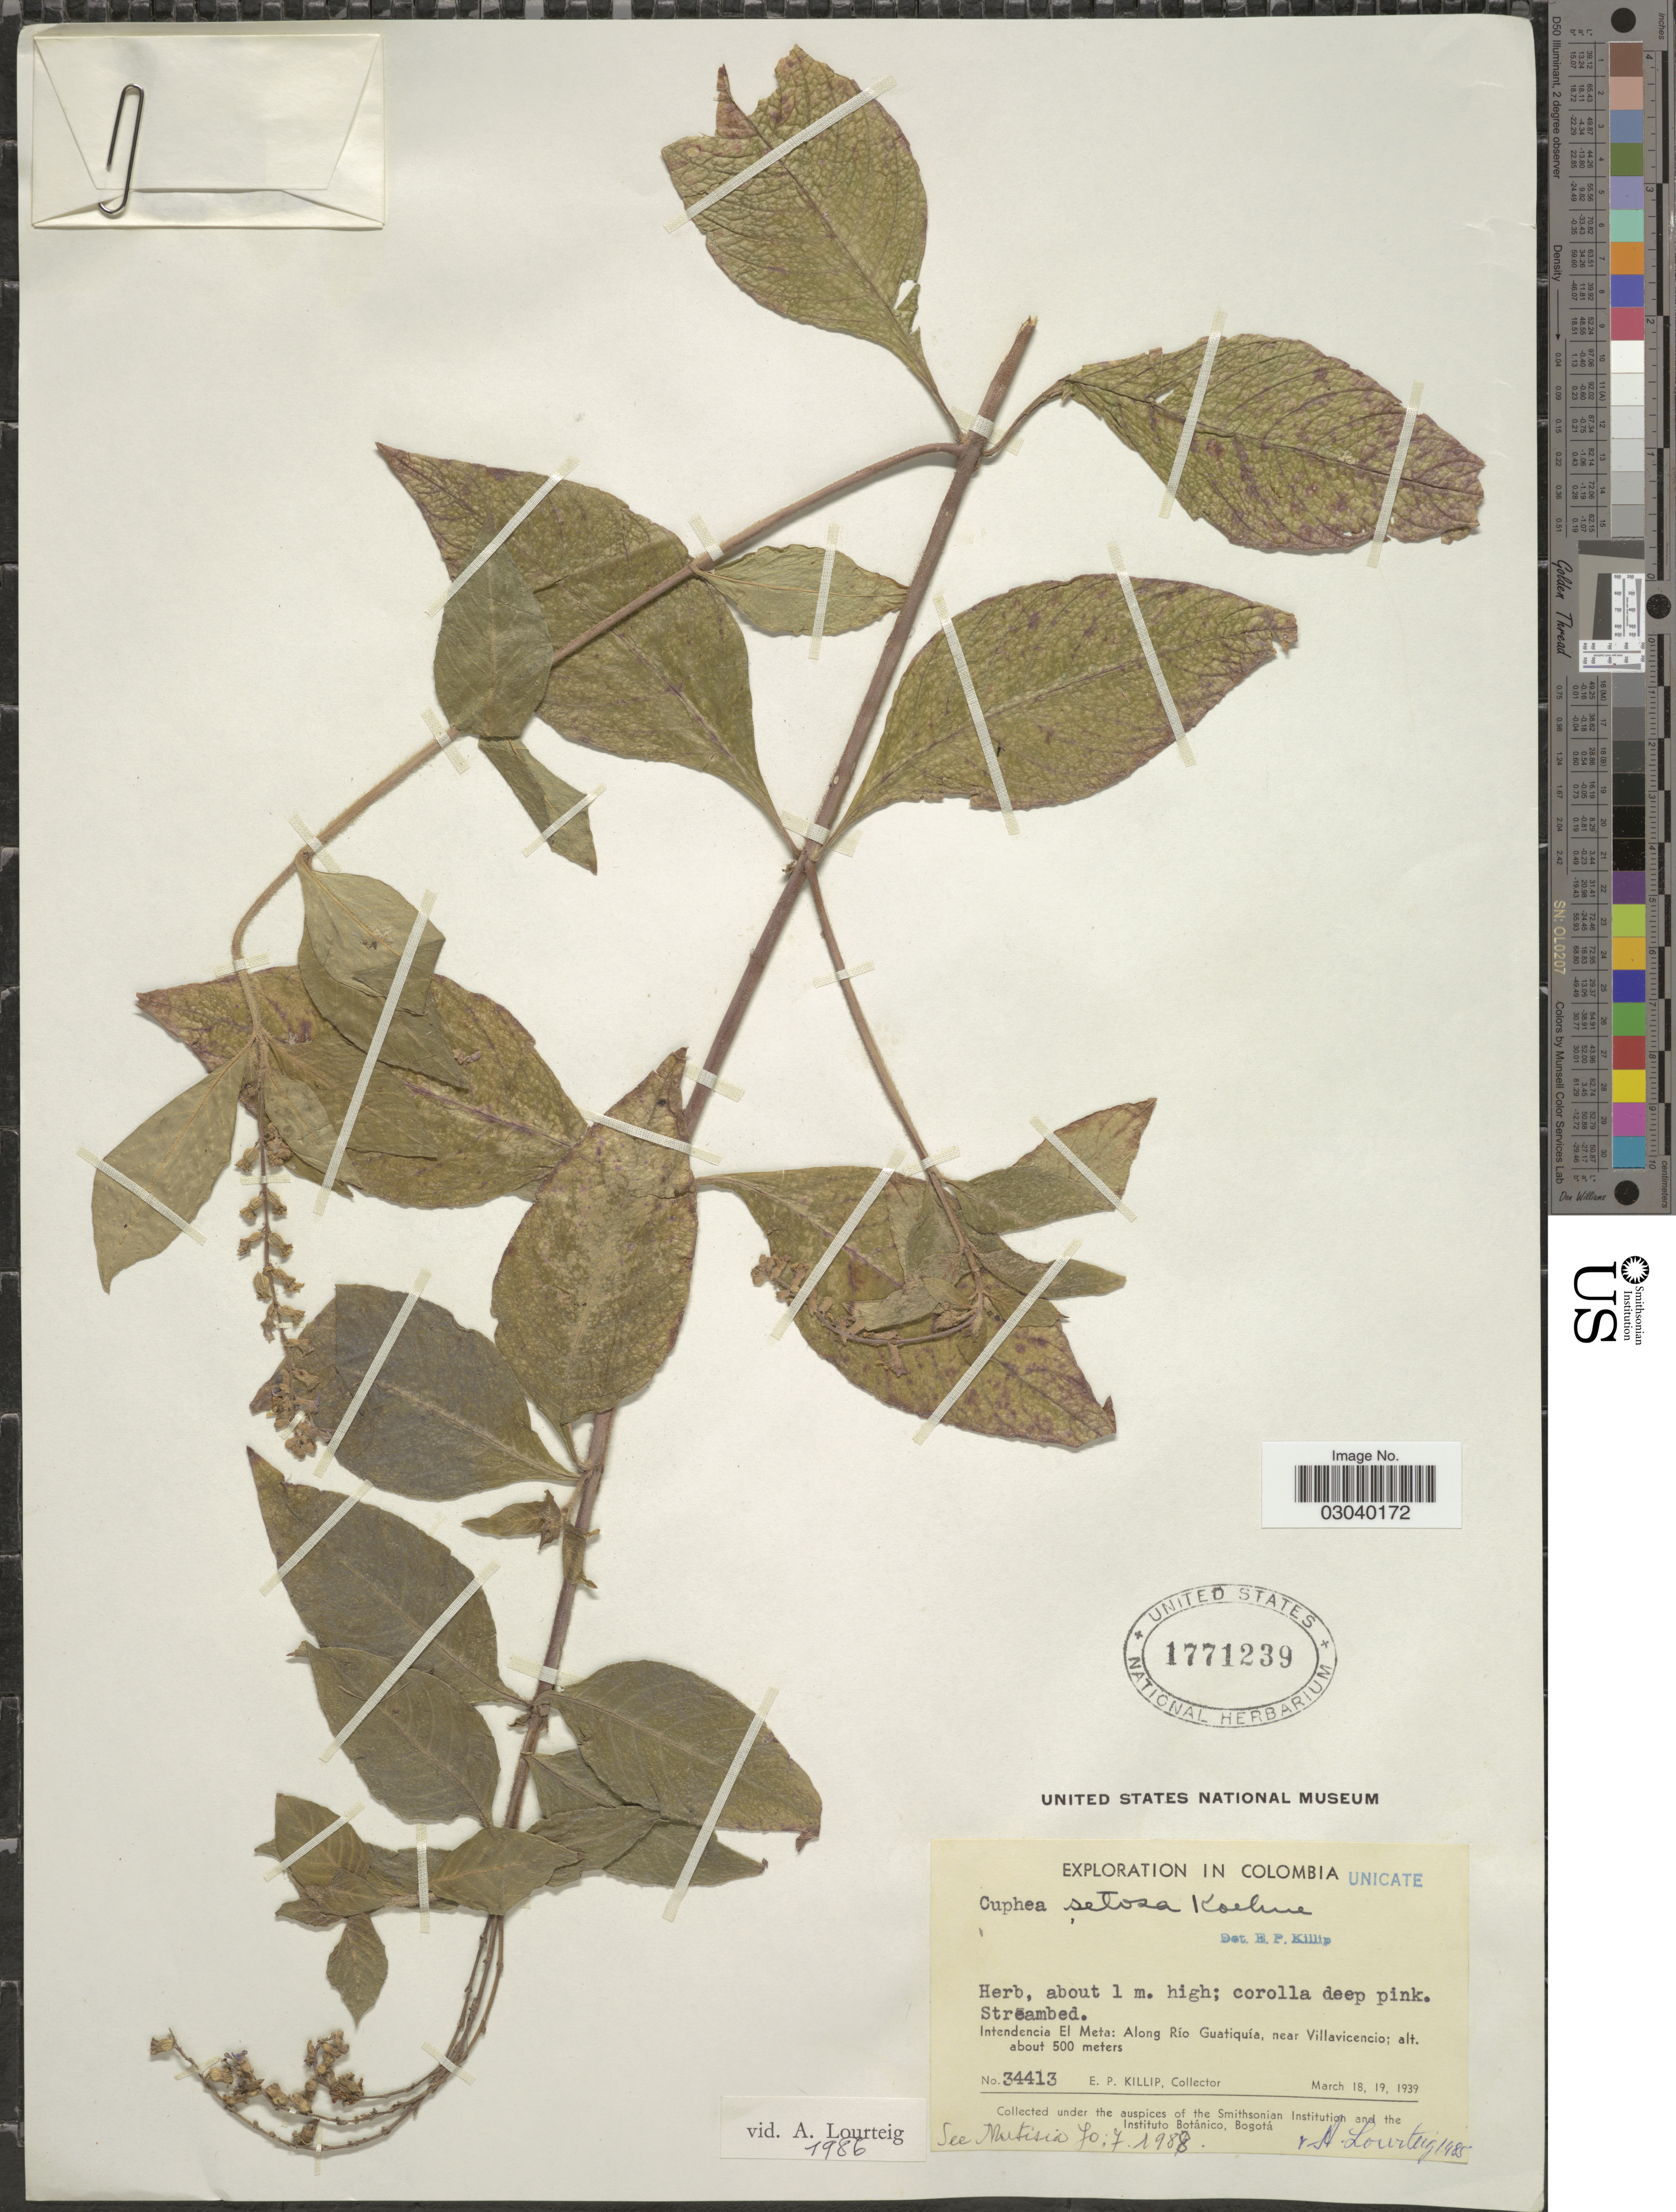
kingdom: Plantae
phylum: Tracheophyta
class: Magnoliopsida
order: Myrtales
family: Lythraceae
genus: Cuphea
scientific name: Cuphea setosa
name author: Koehne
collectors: E. P. Killip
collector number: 34413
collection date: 1939-03-18/1939-03-19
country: Colombia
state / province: Meta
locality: Intendencia El Meta: Along Río Guatiquía, near Villavicencio.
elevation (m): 500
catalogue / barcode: US 1771239